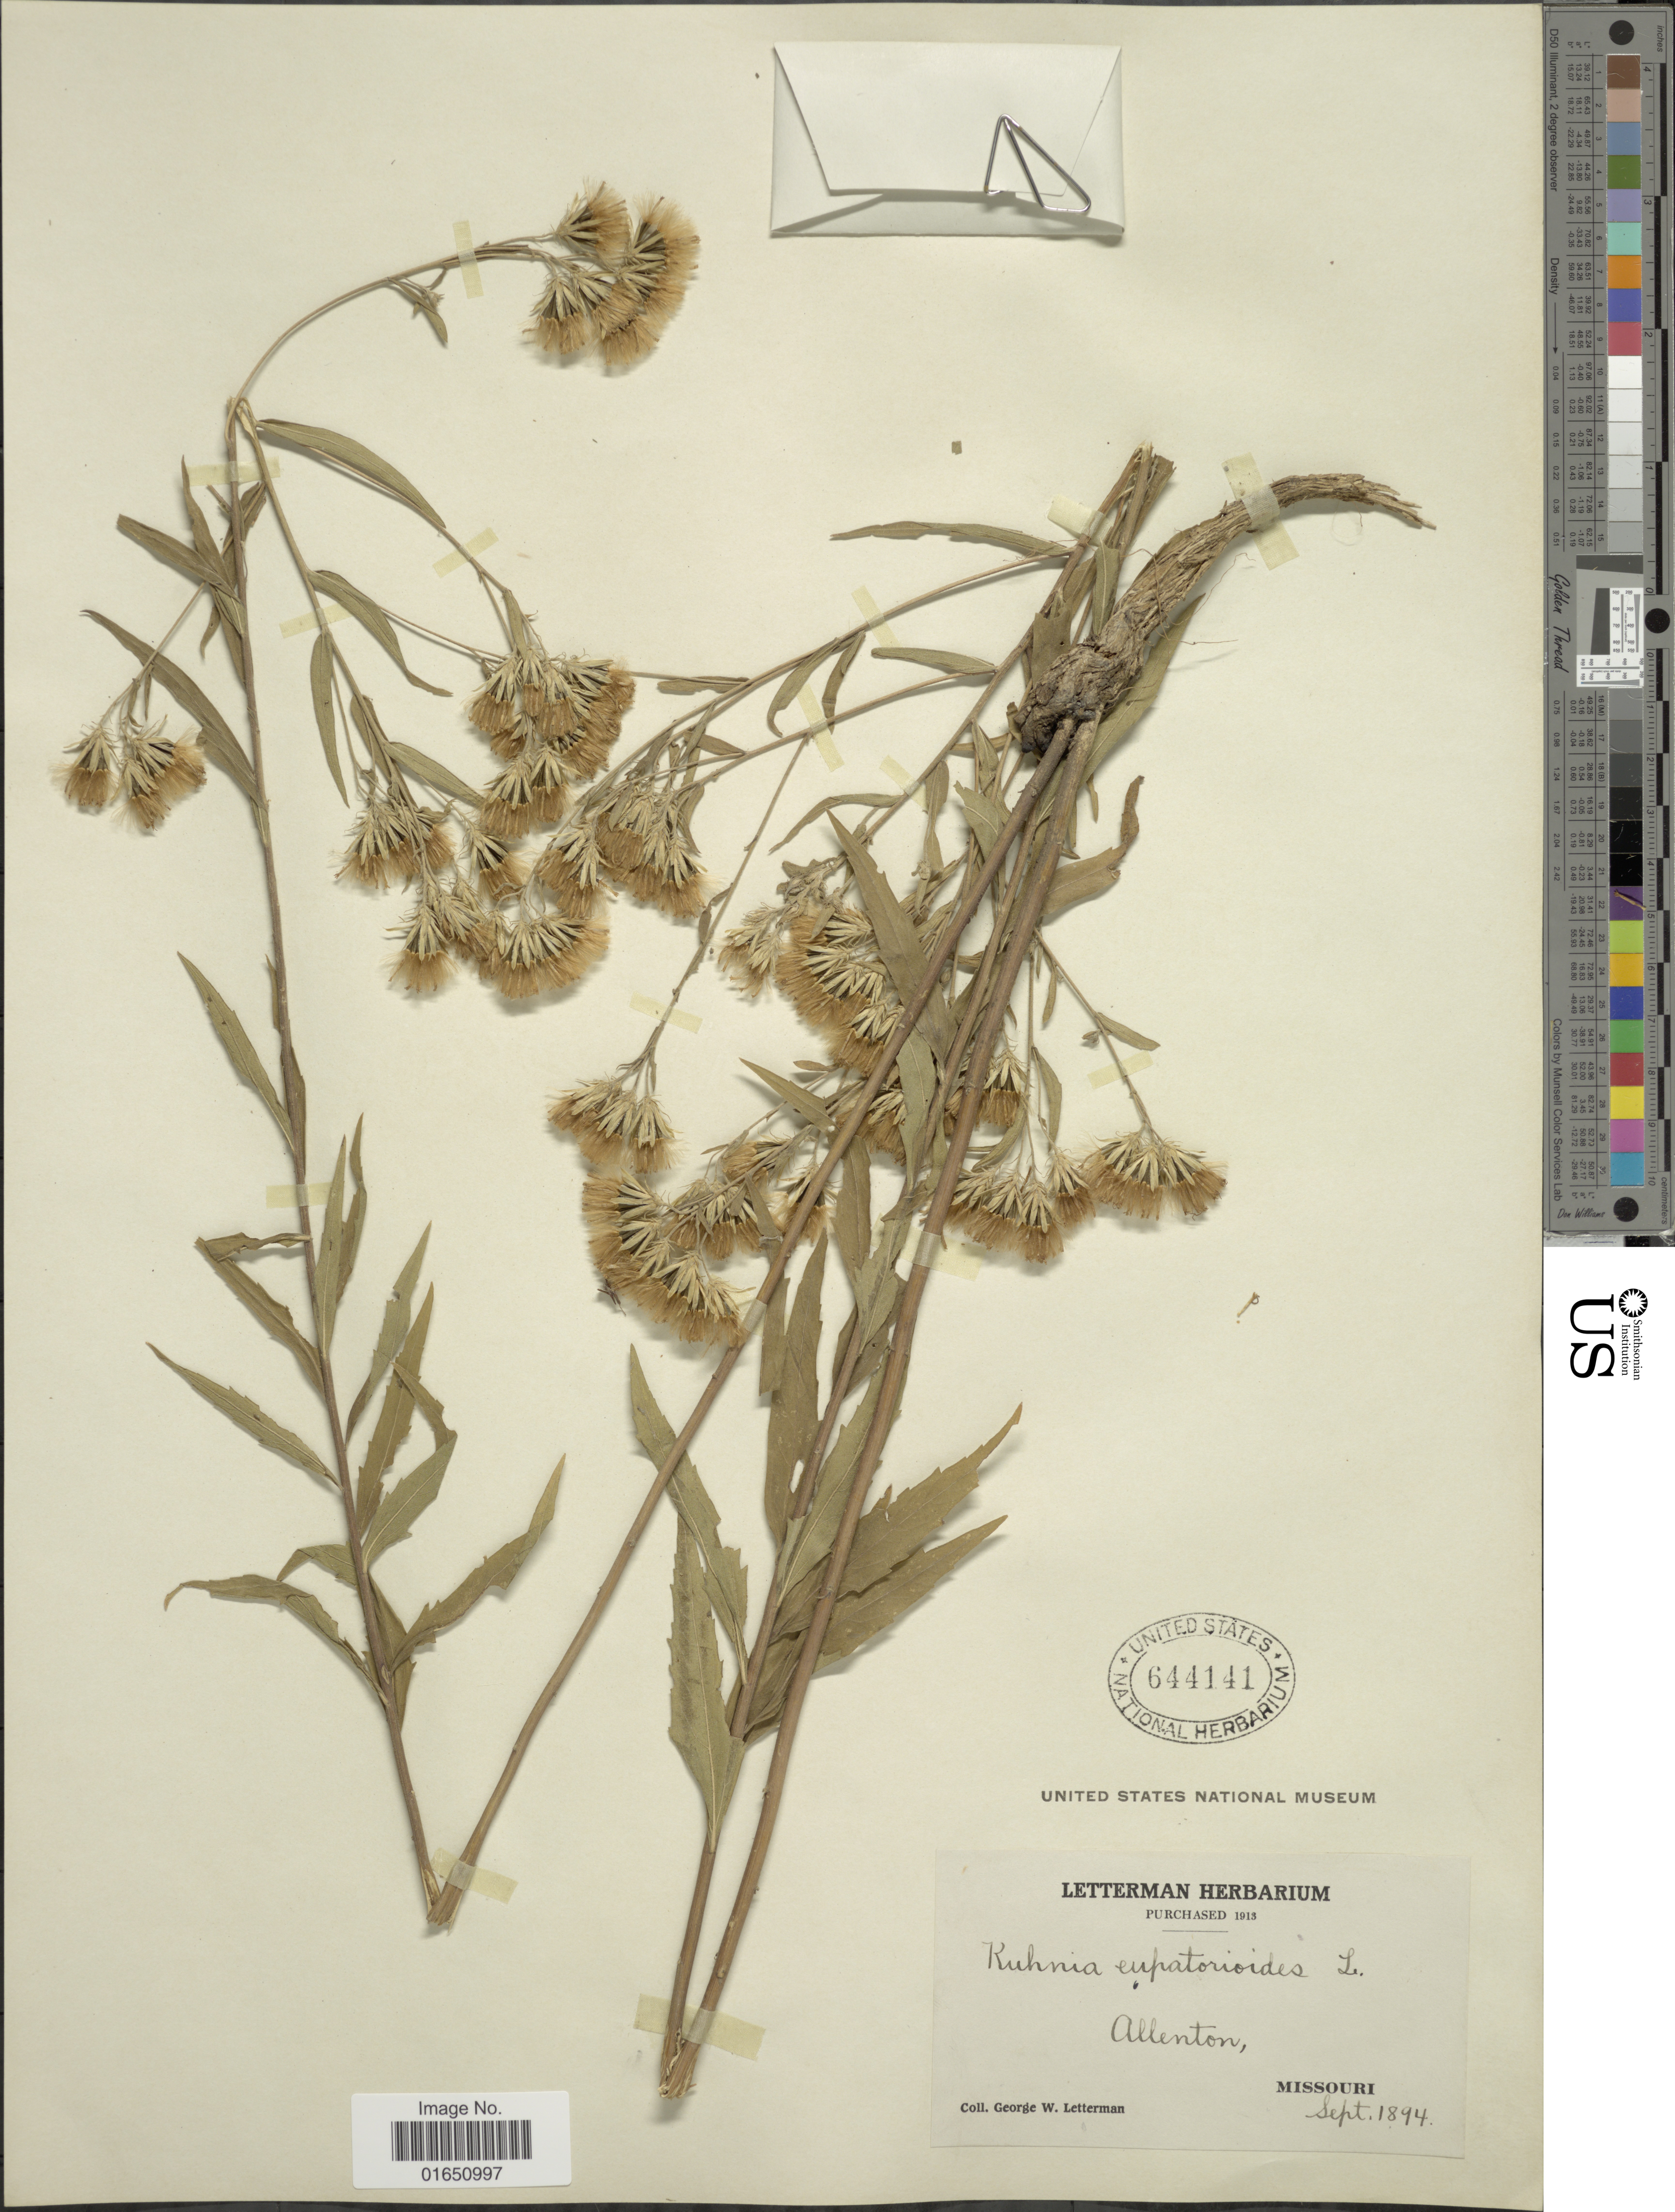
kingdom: Plantae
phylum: Tracheophyta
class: Magnoliopsida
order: Asterales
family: Asteraceae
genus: Brickellia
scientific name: Brickellia eupatorioides var. corymbulosa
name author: (Torr. & A. Gray) Shinners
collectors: G. W. Letterman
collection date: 1894-09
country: United States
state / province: Missouri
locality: Allenton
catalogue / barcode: US 644141